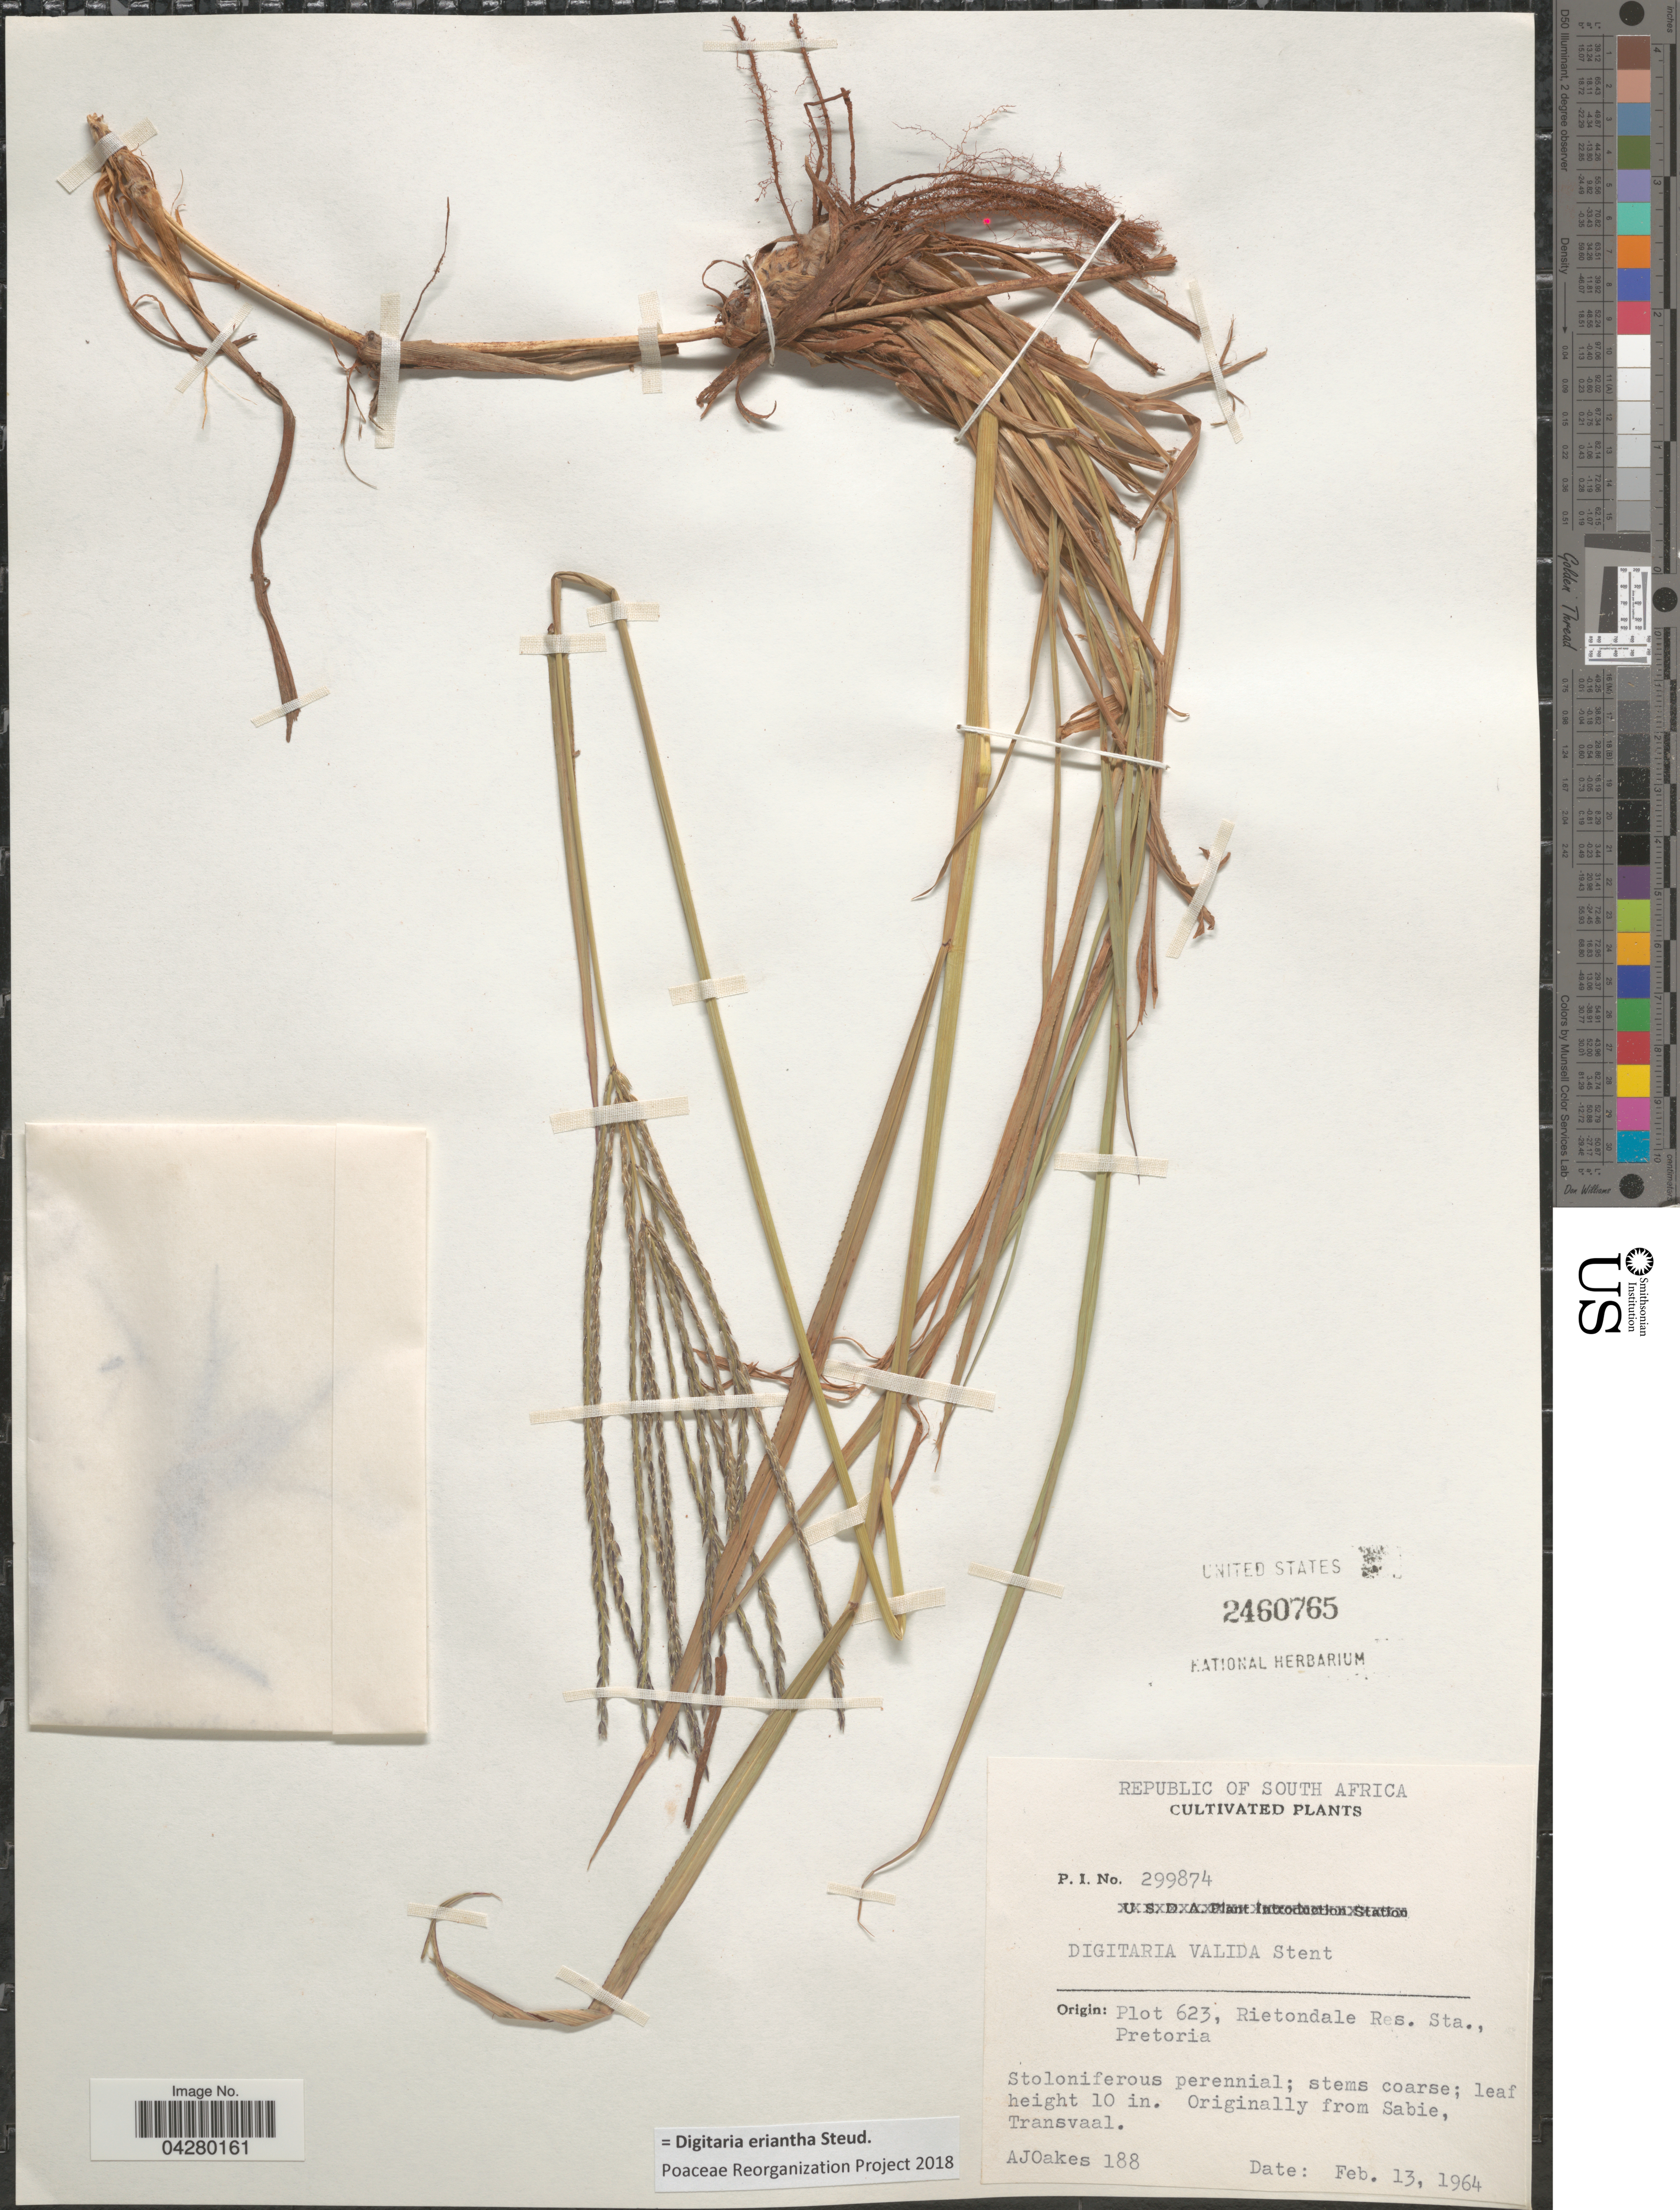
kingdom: Plantae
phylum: Tracheophyta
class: Liliopsida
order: Poales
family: Poaceae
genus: Digitaria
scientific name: Digitaria eriantha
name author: Steud.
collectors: A. Oakes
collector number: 188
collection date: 1964-02-13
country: South Africa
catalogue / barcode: US 2460765